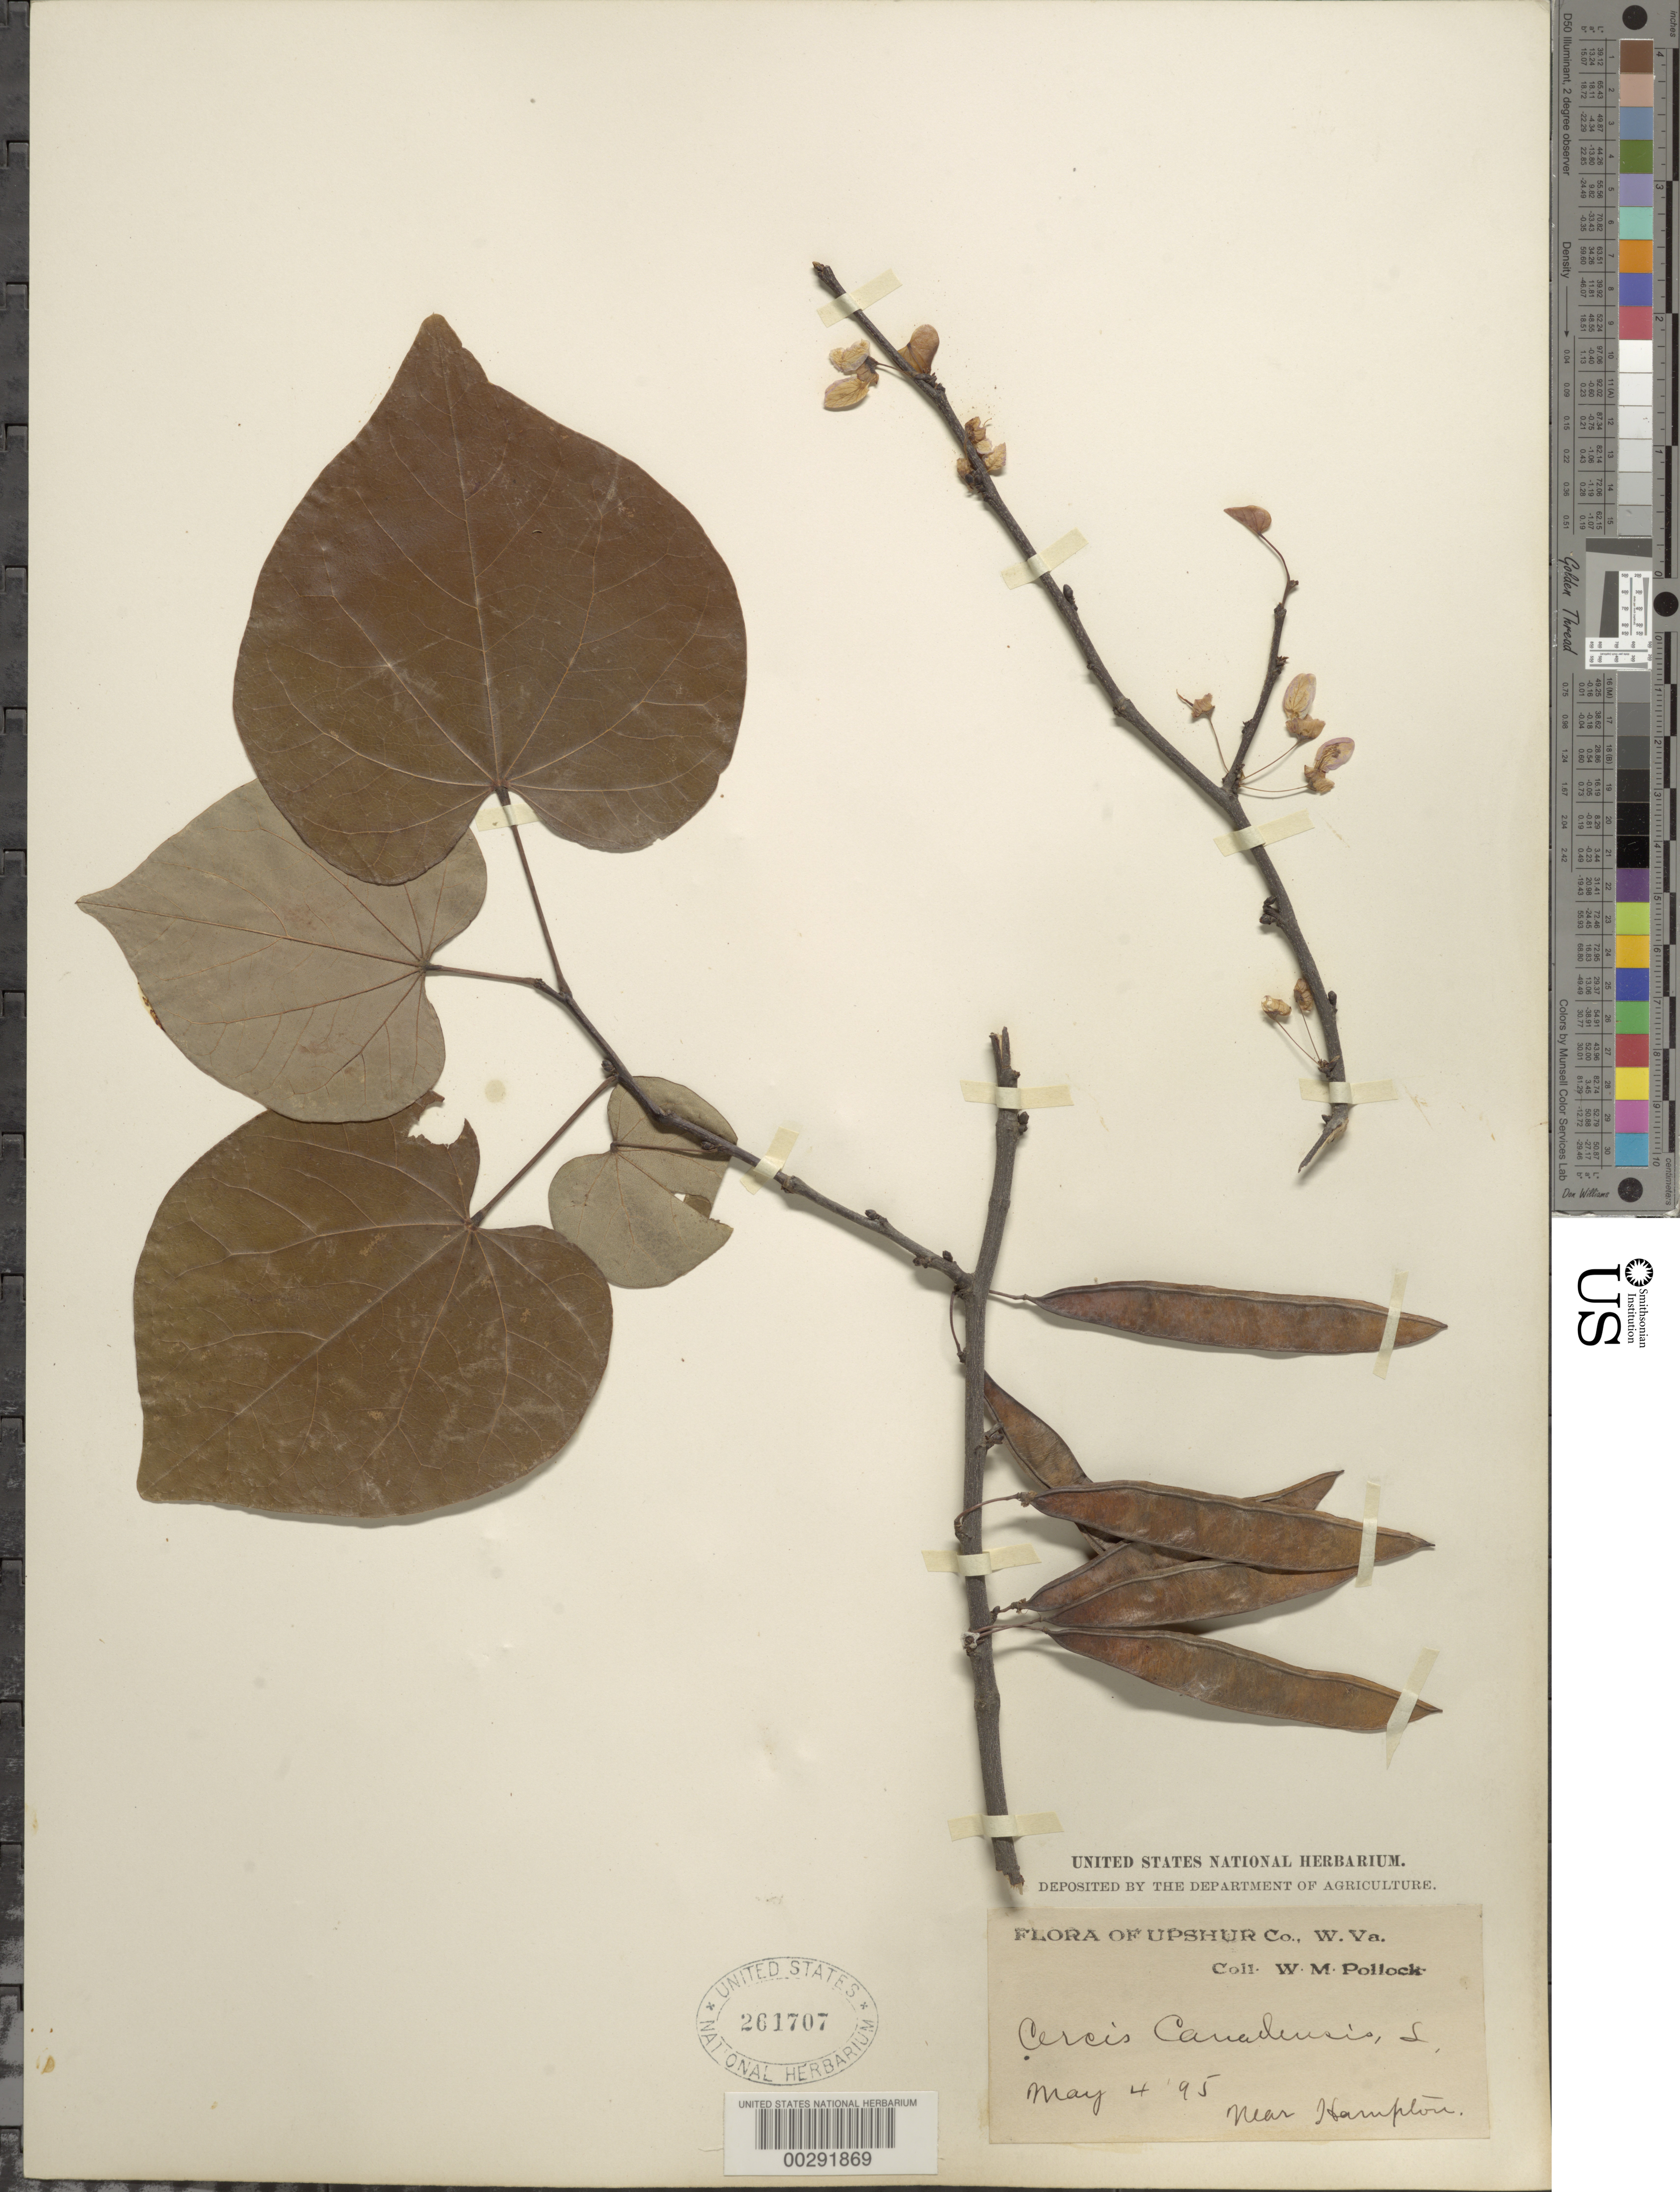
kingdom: Plantae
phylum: Tracheophyta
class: Magnoliopsida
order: Fabales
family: Fabaceae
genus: Cercis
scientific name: Cercis canadensis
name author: L.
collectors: W. M. Pollock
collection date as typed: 04 May 1895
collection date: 1895-05-04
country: United States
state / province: West Virginia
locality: Near hampton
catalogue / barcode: US 261707